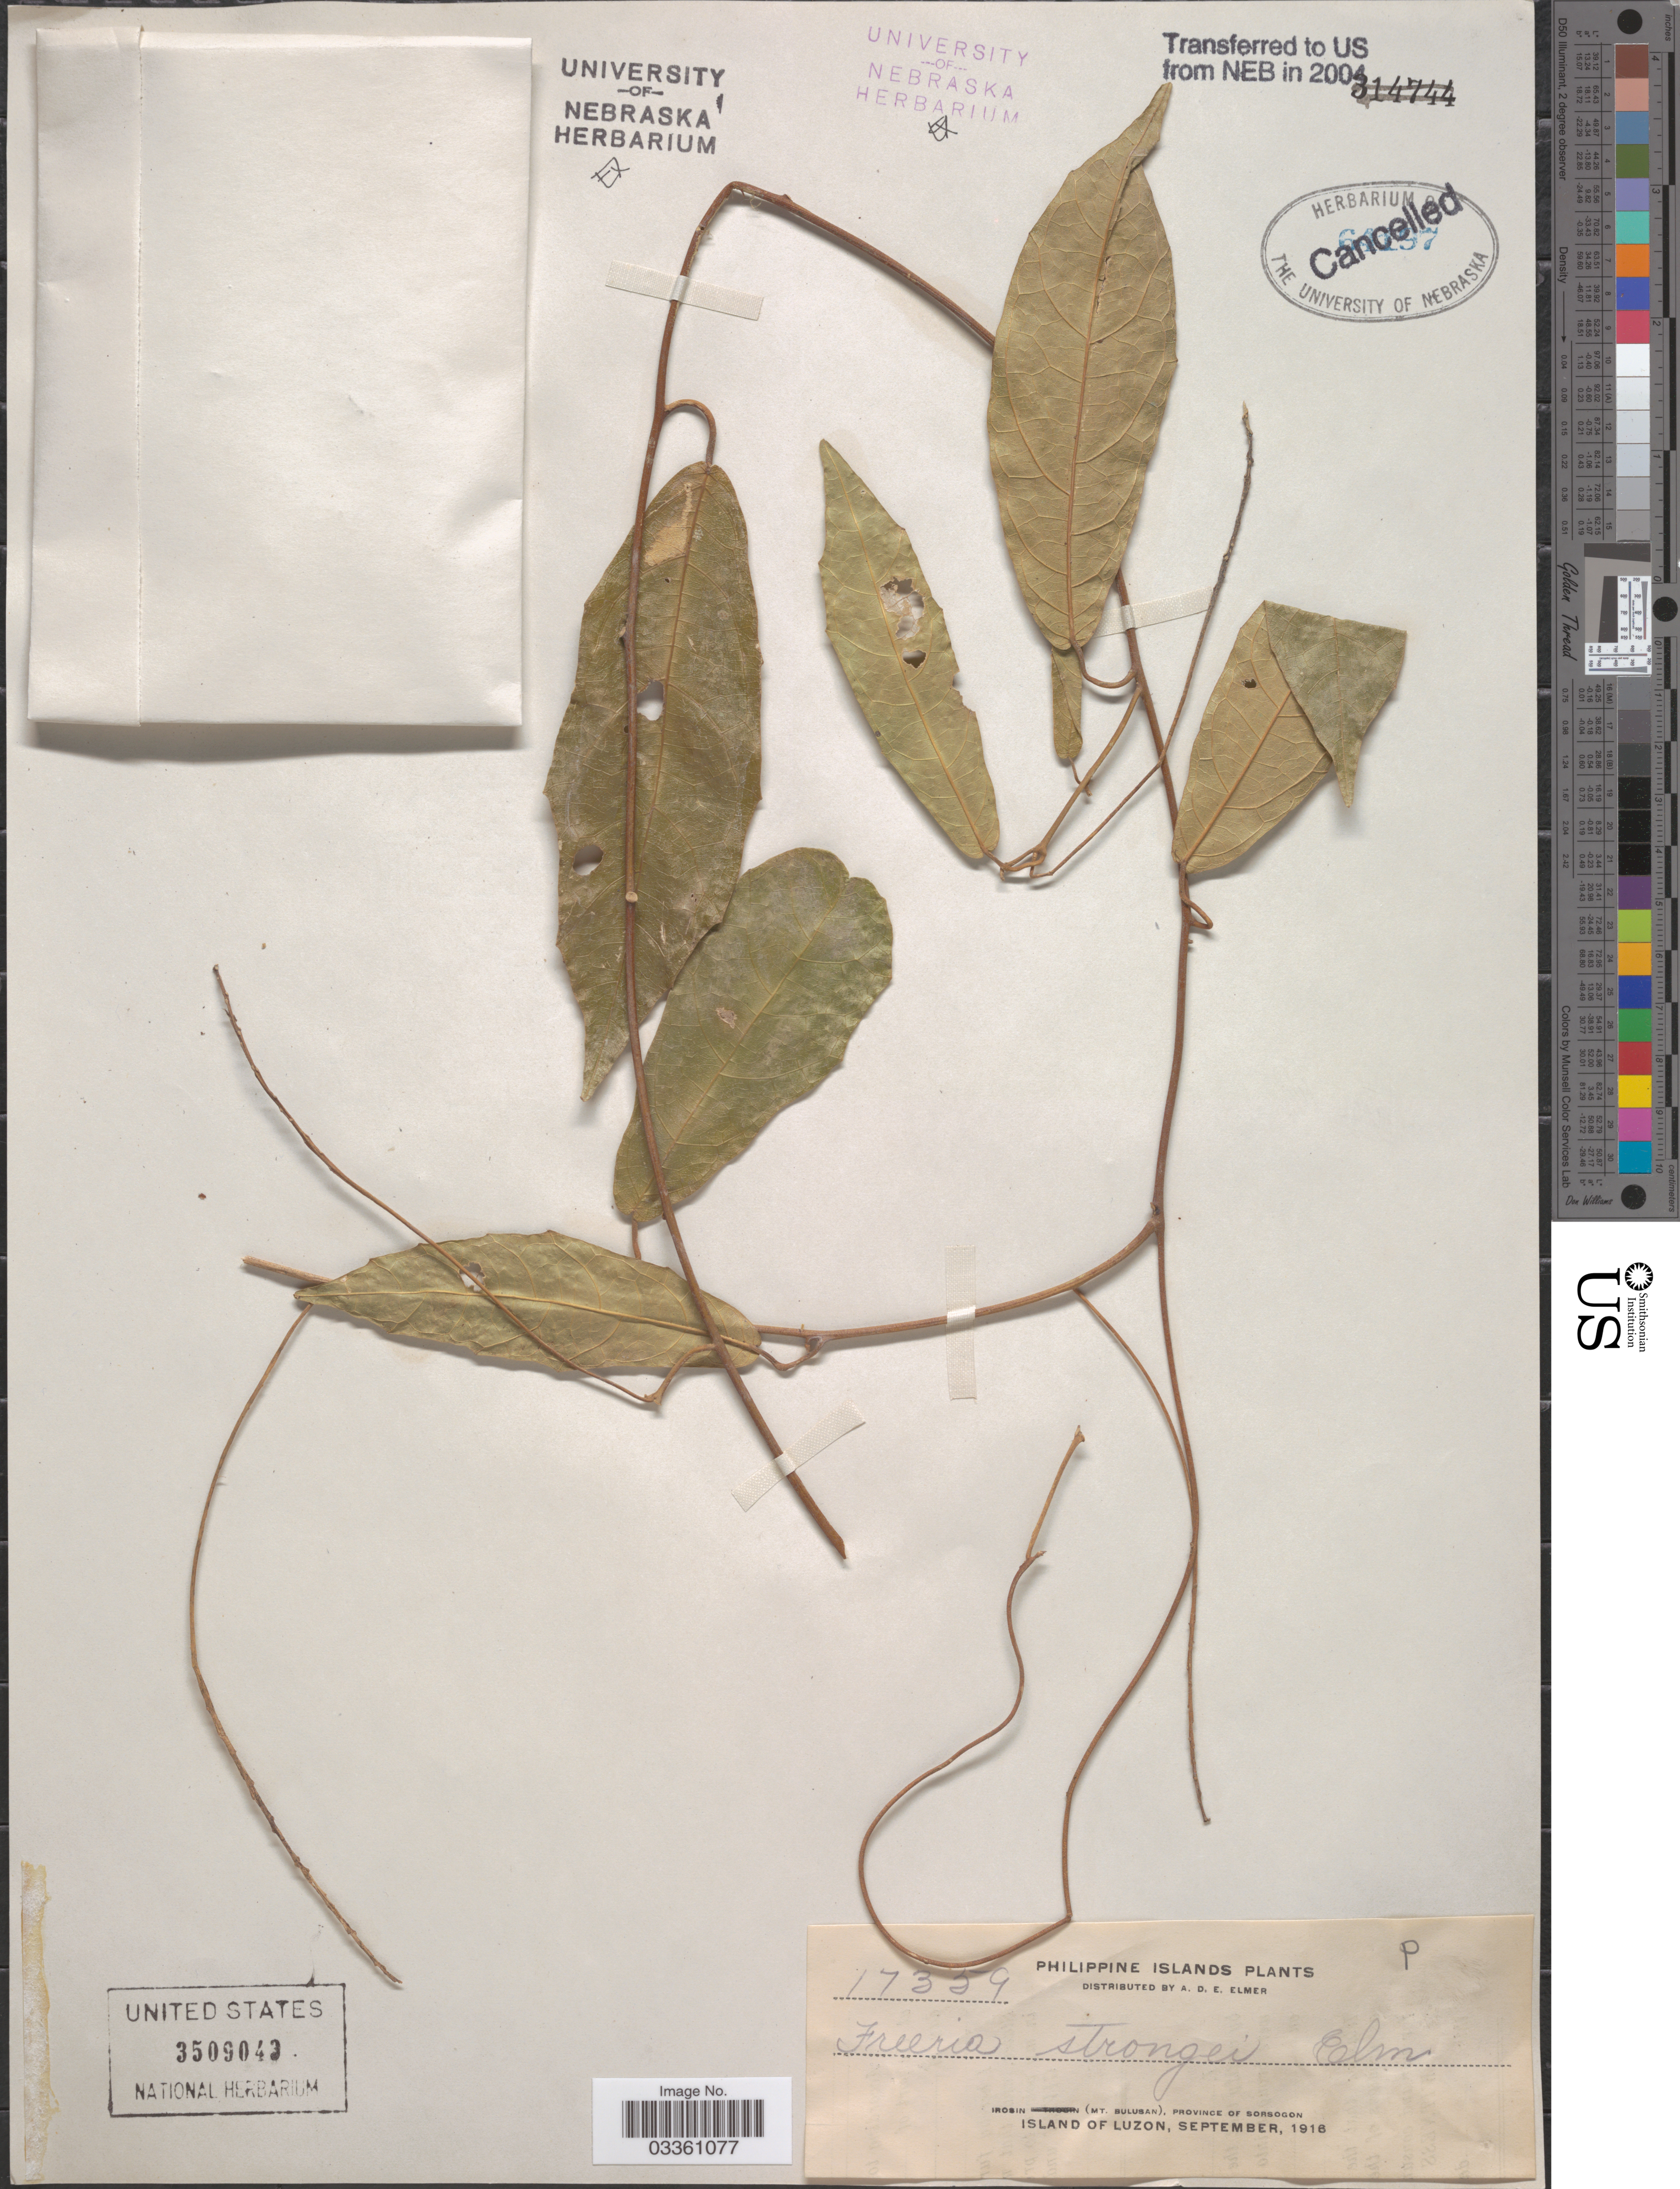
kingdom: Plantae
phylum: Tracheophyta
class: Magnoliopsida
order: Icacinales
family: Icacinaceae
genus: Pyrenacantha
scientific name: Pyrenacantha repanda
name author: (Merr.) Merr.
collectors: A. D. E. Elmer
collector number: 17359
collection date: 1916-09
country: Philippines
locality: Philippine Islands. Irosin (Mt. Bulusan), Province of Sorsogon. Island of Luzon.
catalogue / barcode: US 3509043